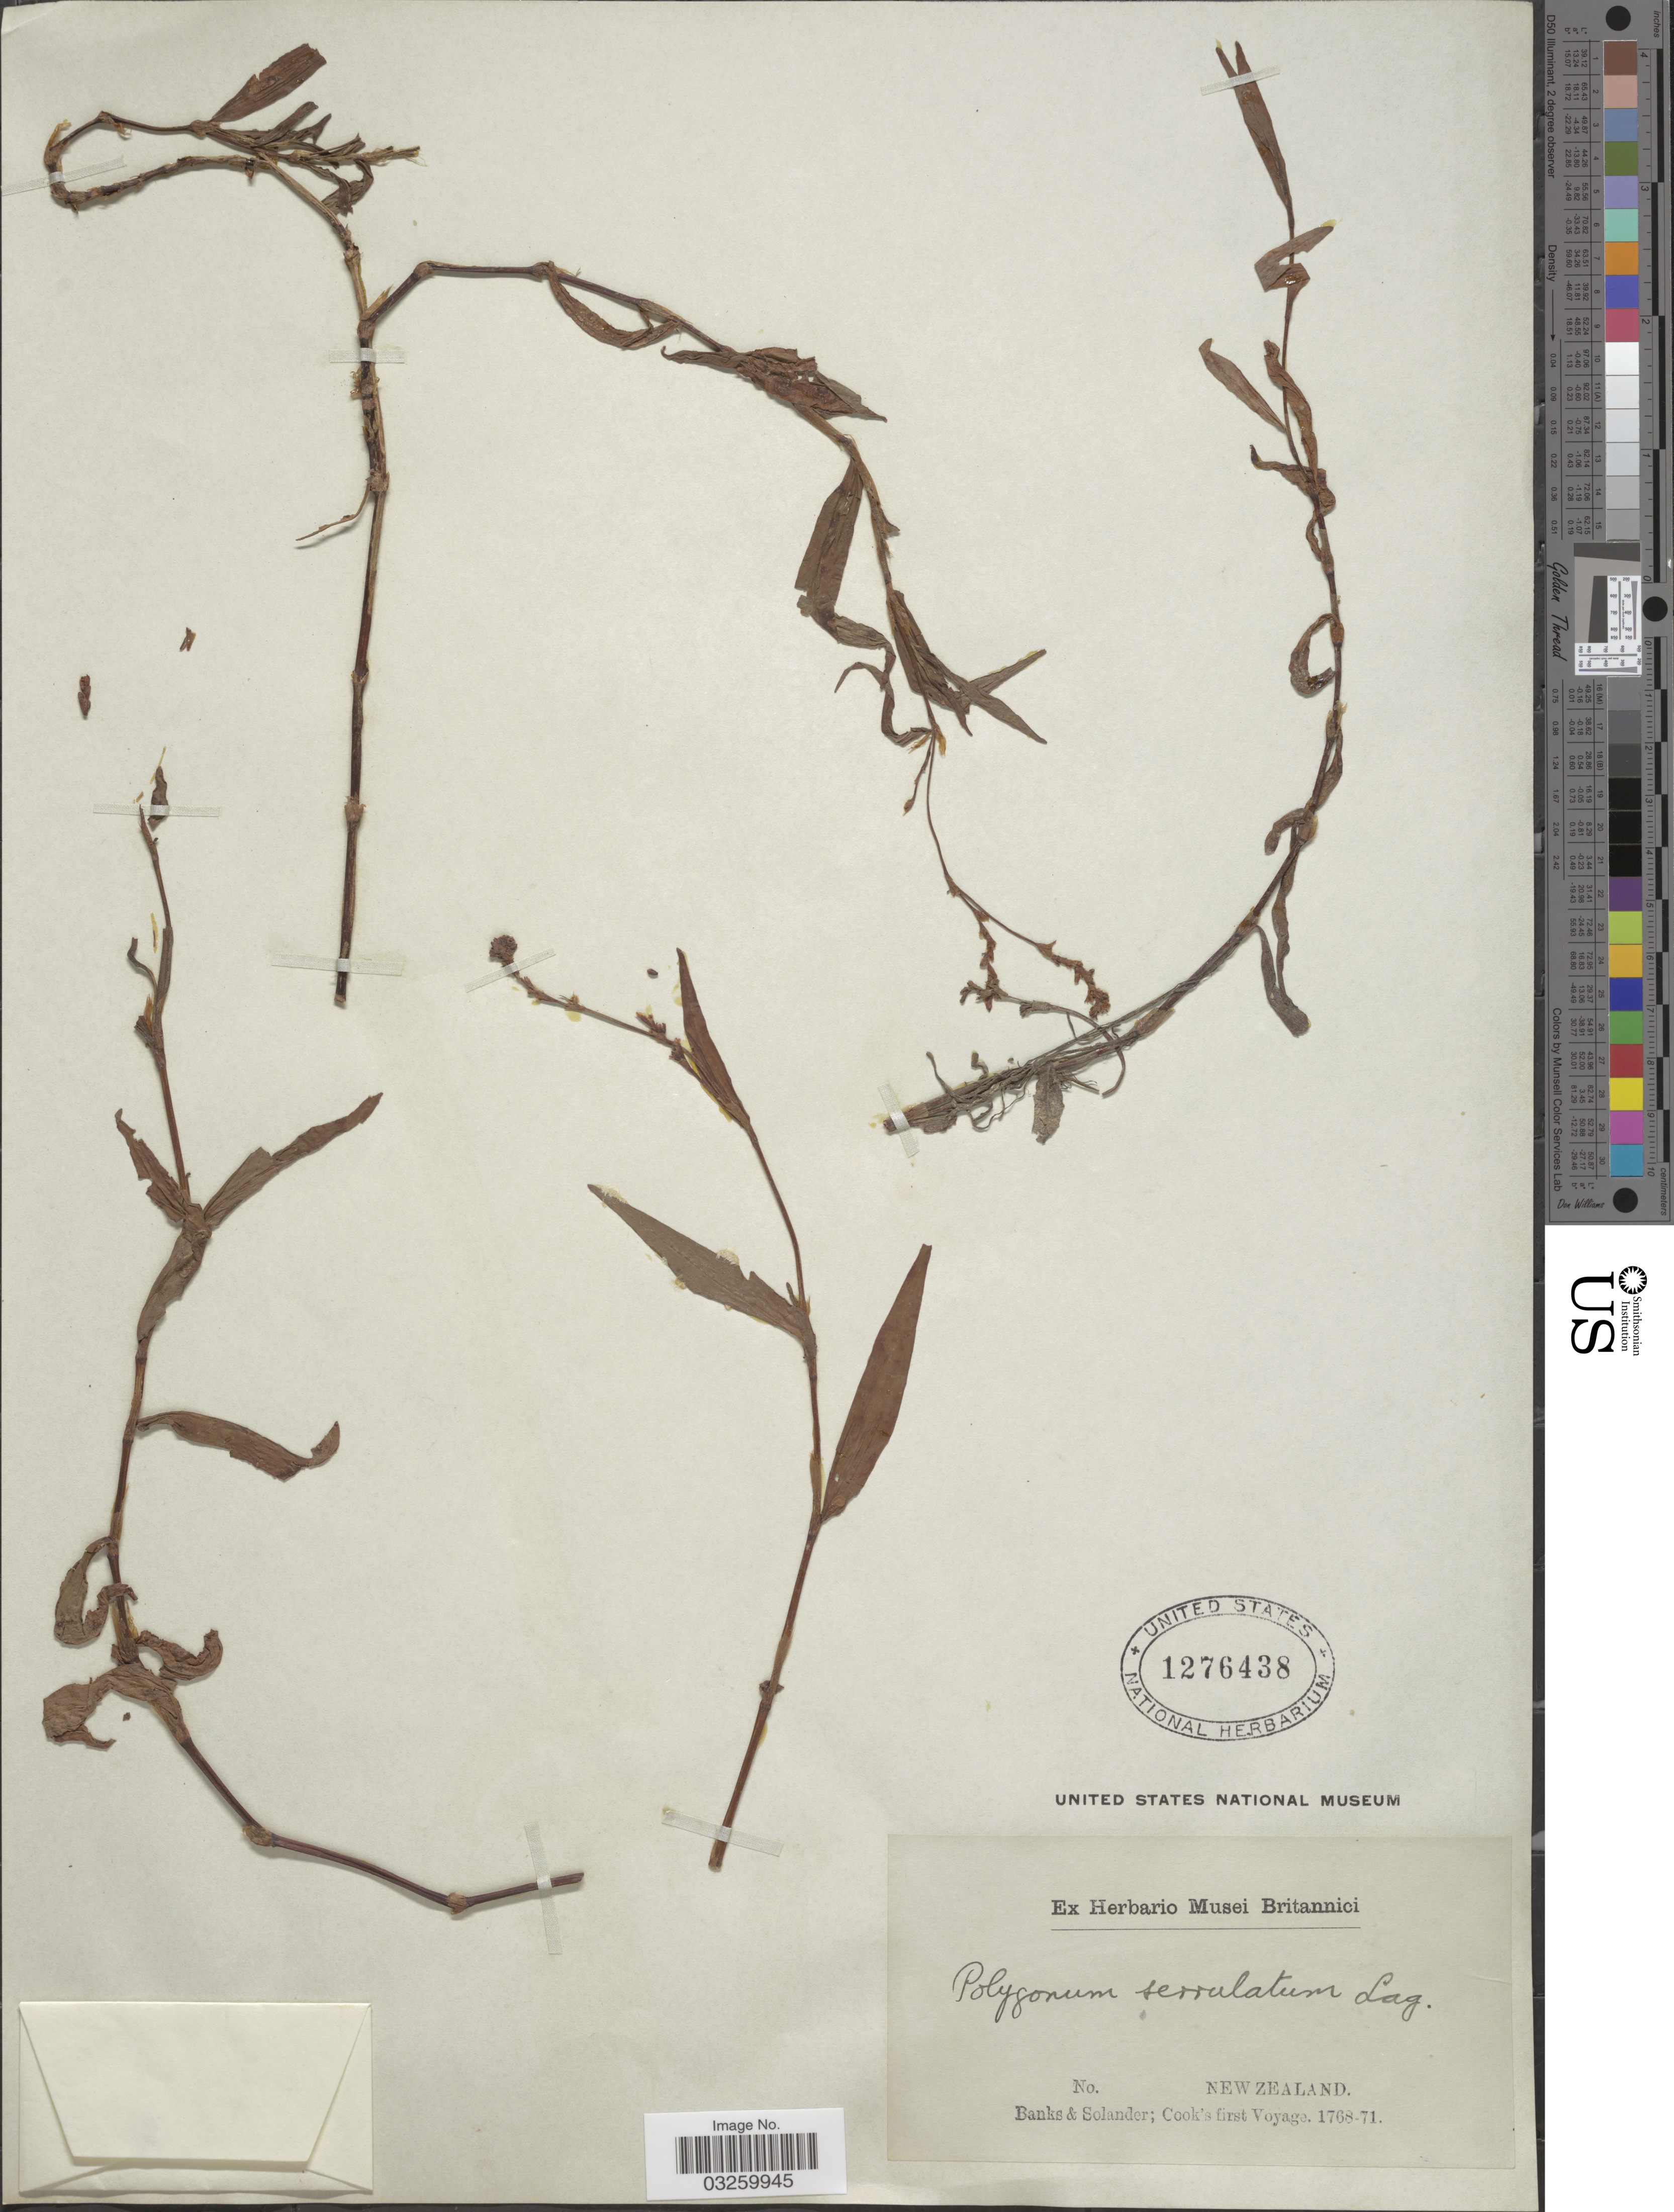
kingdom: Plantae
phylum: Tracheophyta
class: Magnoliopsida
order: Caryophyllales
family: Polygonaceae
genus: Persicaria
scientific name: Persicaria decipiens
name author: (R. Br.) K.L. Wilson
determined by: Wagner, W. L., (BOT), Smithsonian Institution - National Museum of Natural History (UNITED STATES)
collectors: -- Banks & -- Solander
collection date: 1768/1771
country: New Zealand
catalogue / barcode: US 1276438